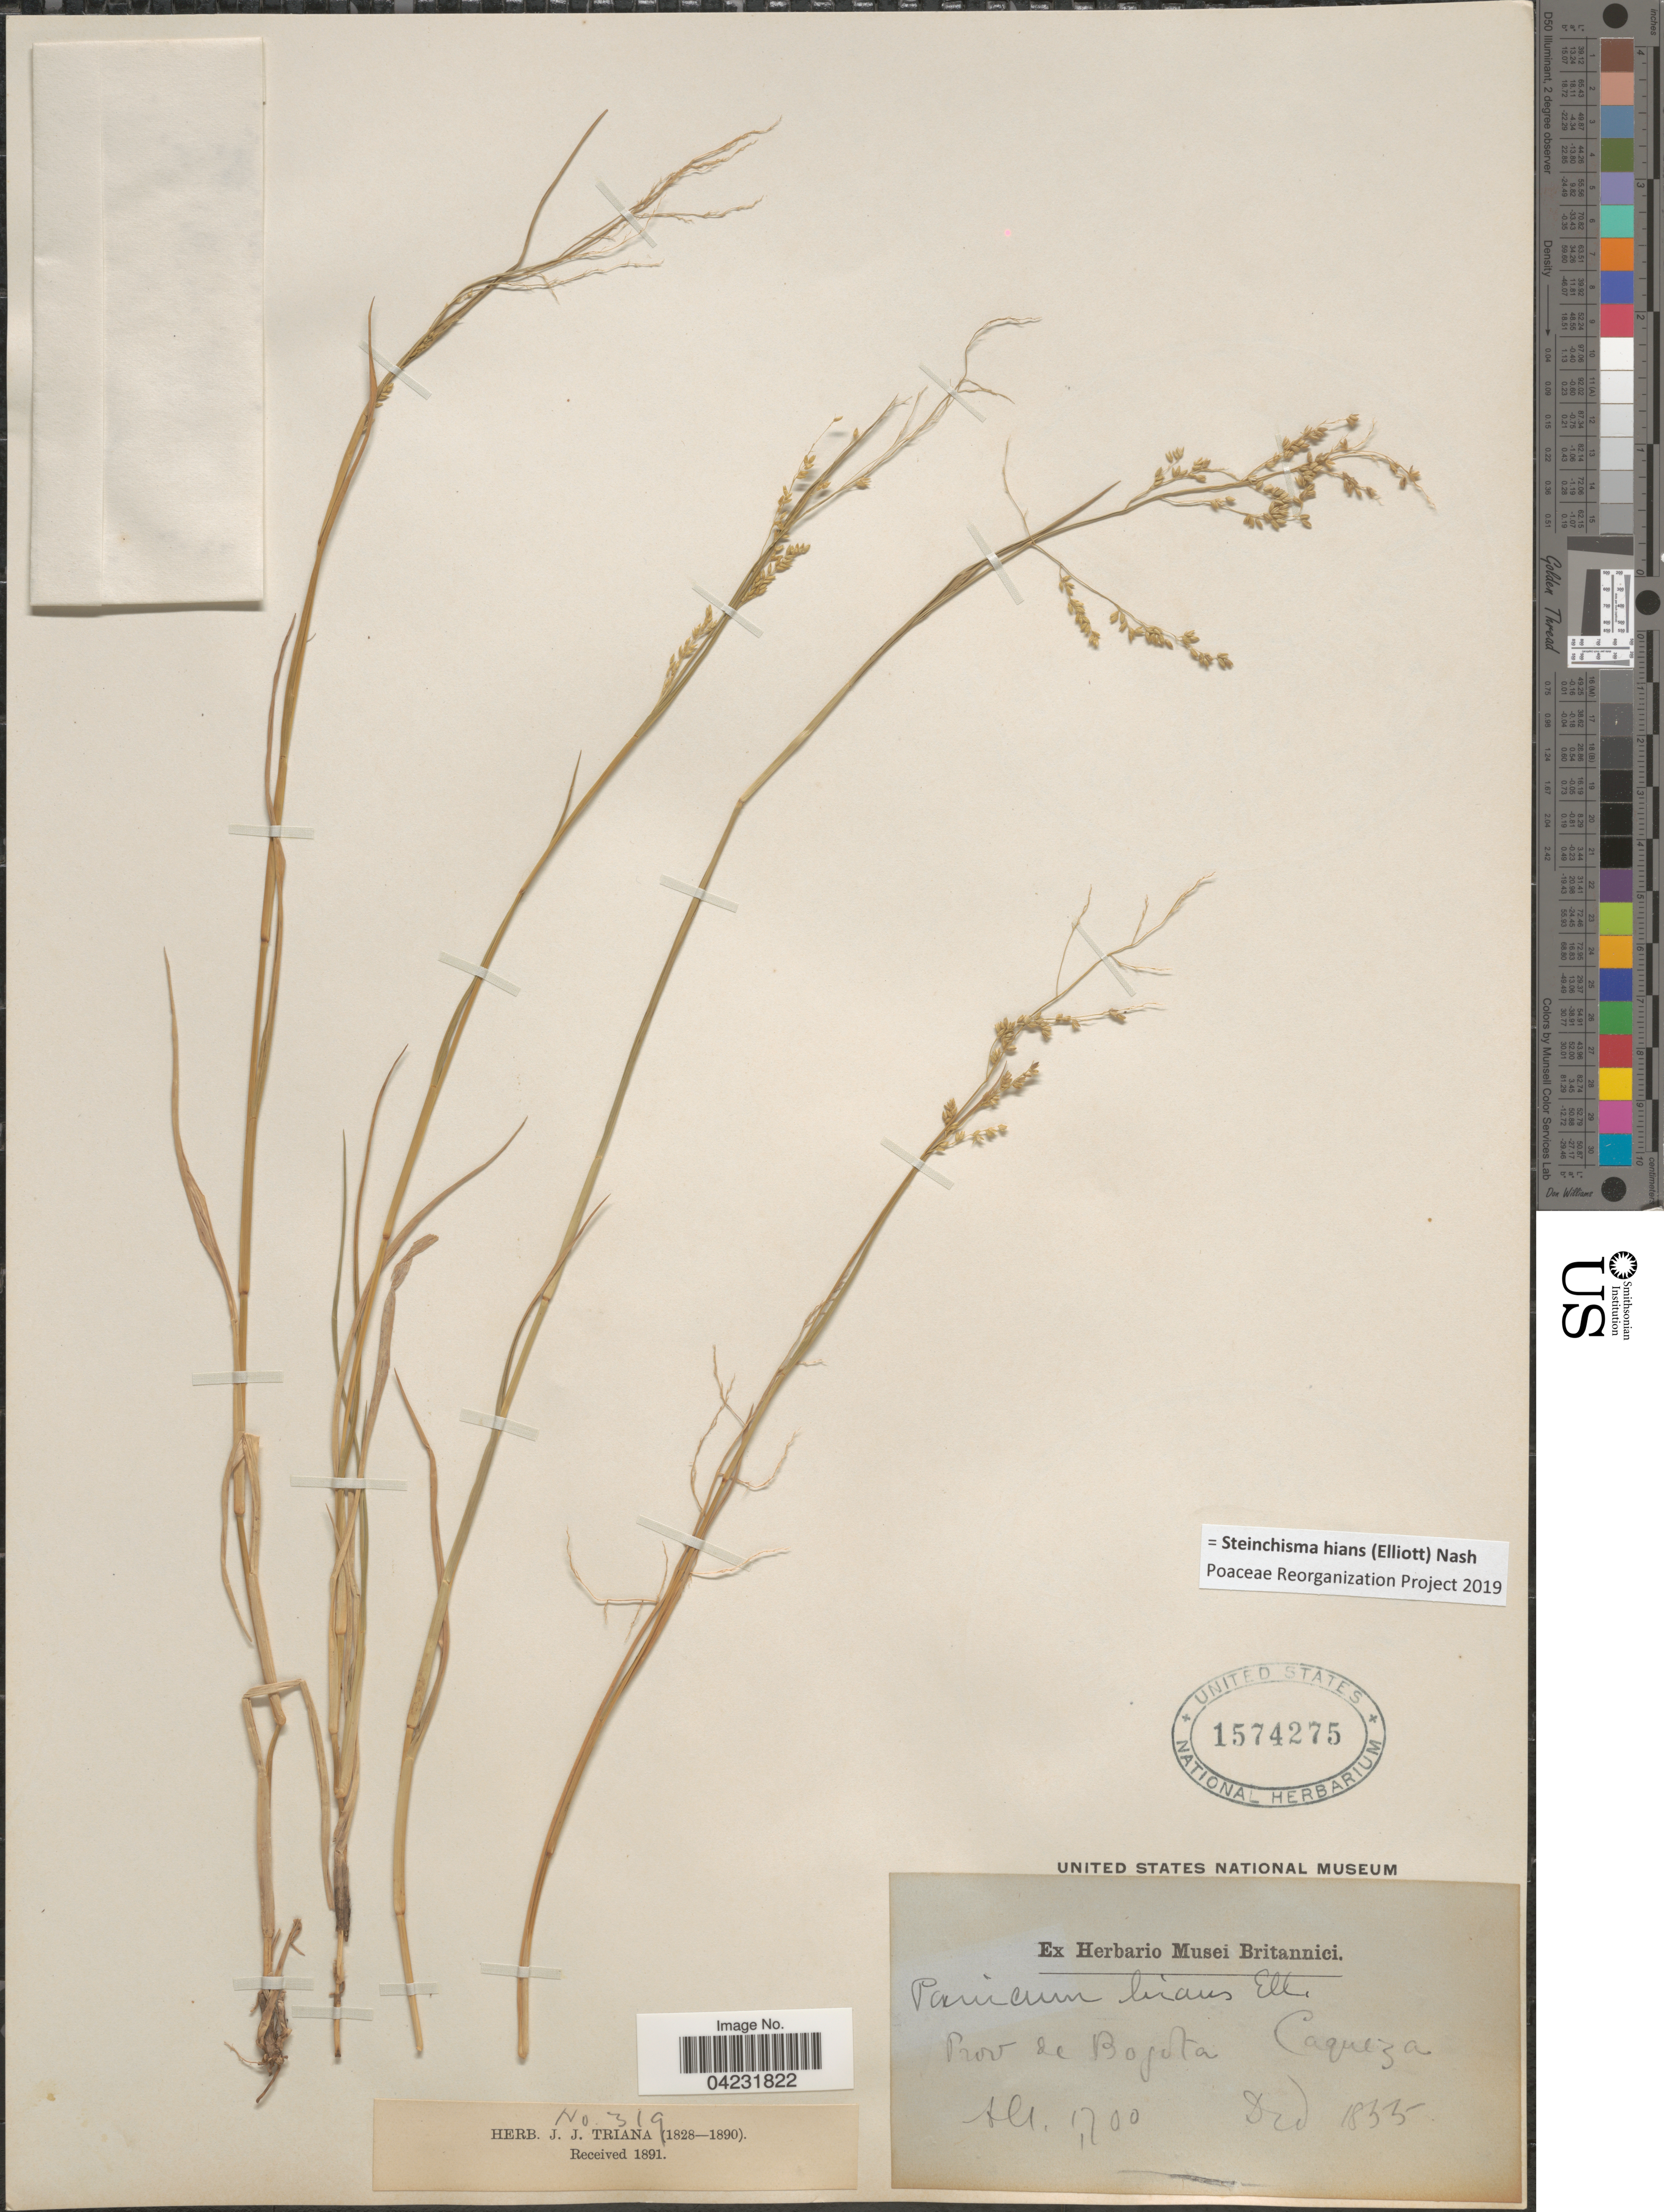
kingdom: Plantae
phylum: Tracheophyta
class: Liliopsida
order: Poales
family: Poaceae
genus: Steinchisma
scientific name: Steinchisma hians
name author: (Elliott) Nash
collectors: Ex Herb. J. J. Triana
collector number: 319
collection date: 1855-12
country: Colombia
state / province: Bogota D.C.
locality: Prov. de Bogota. Caqueza.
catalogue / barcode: US 1574275